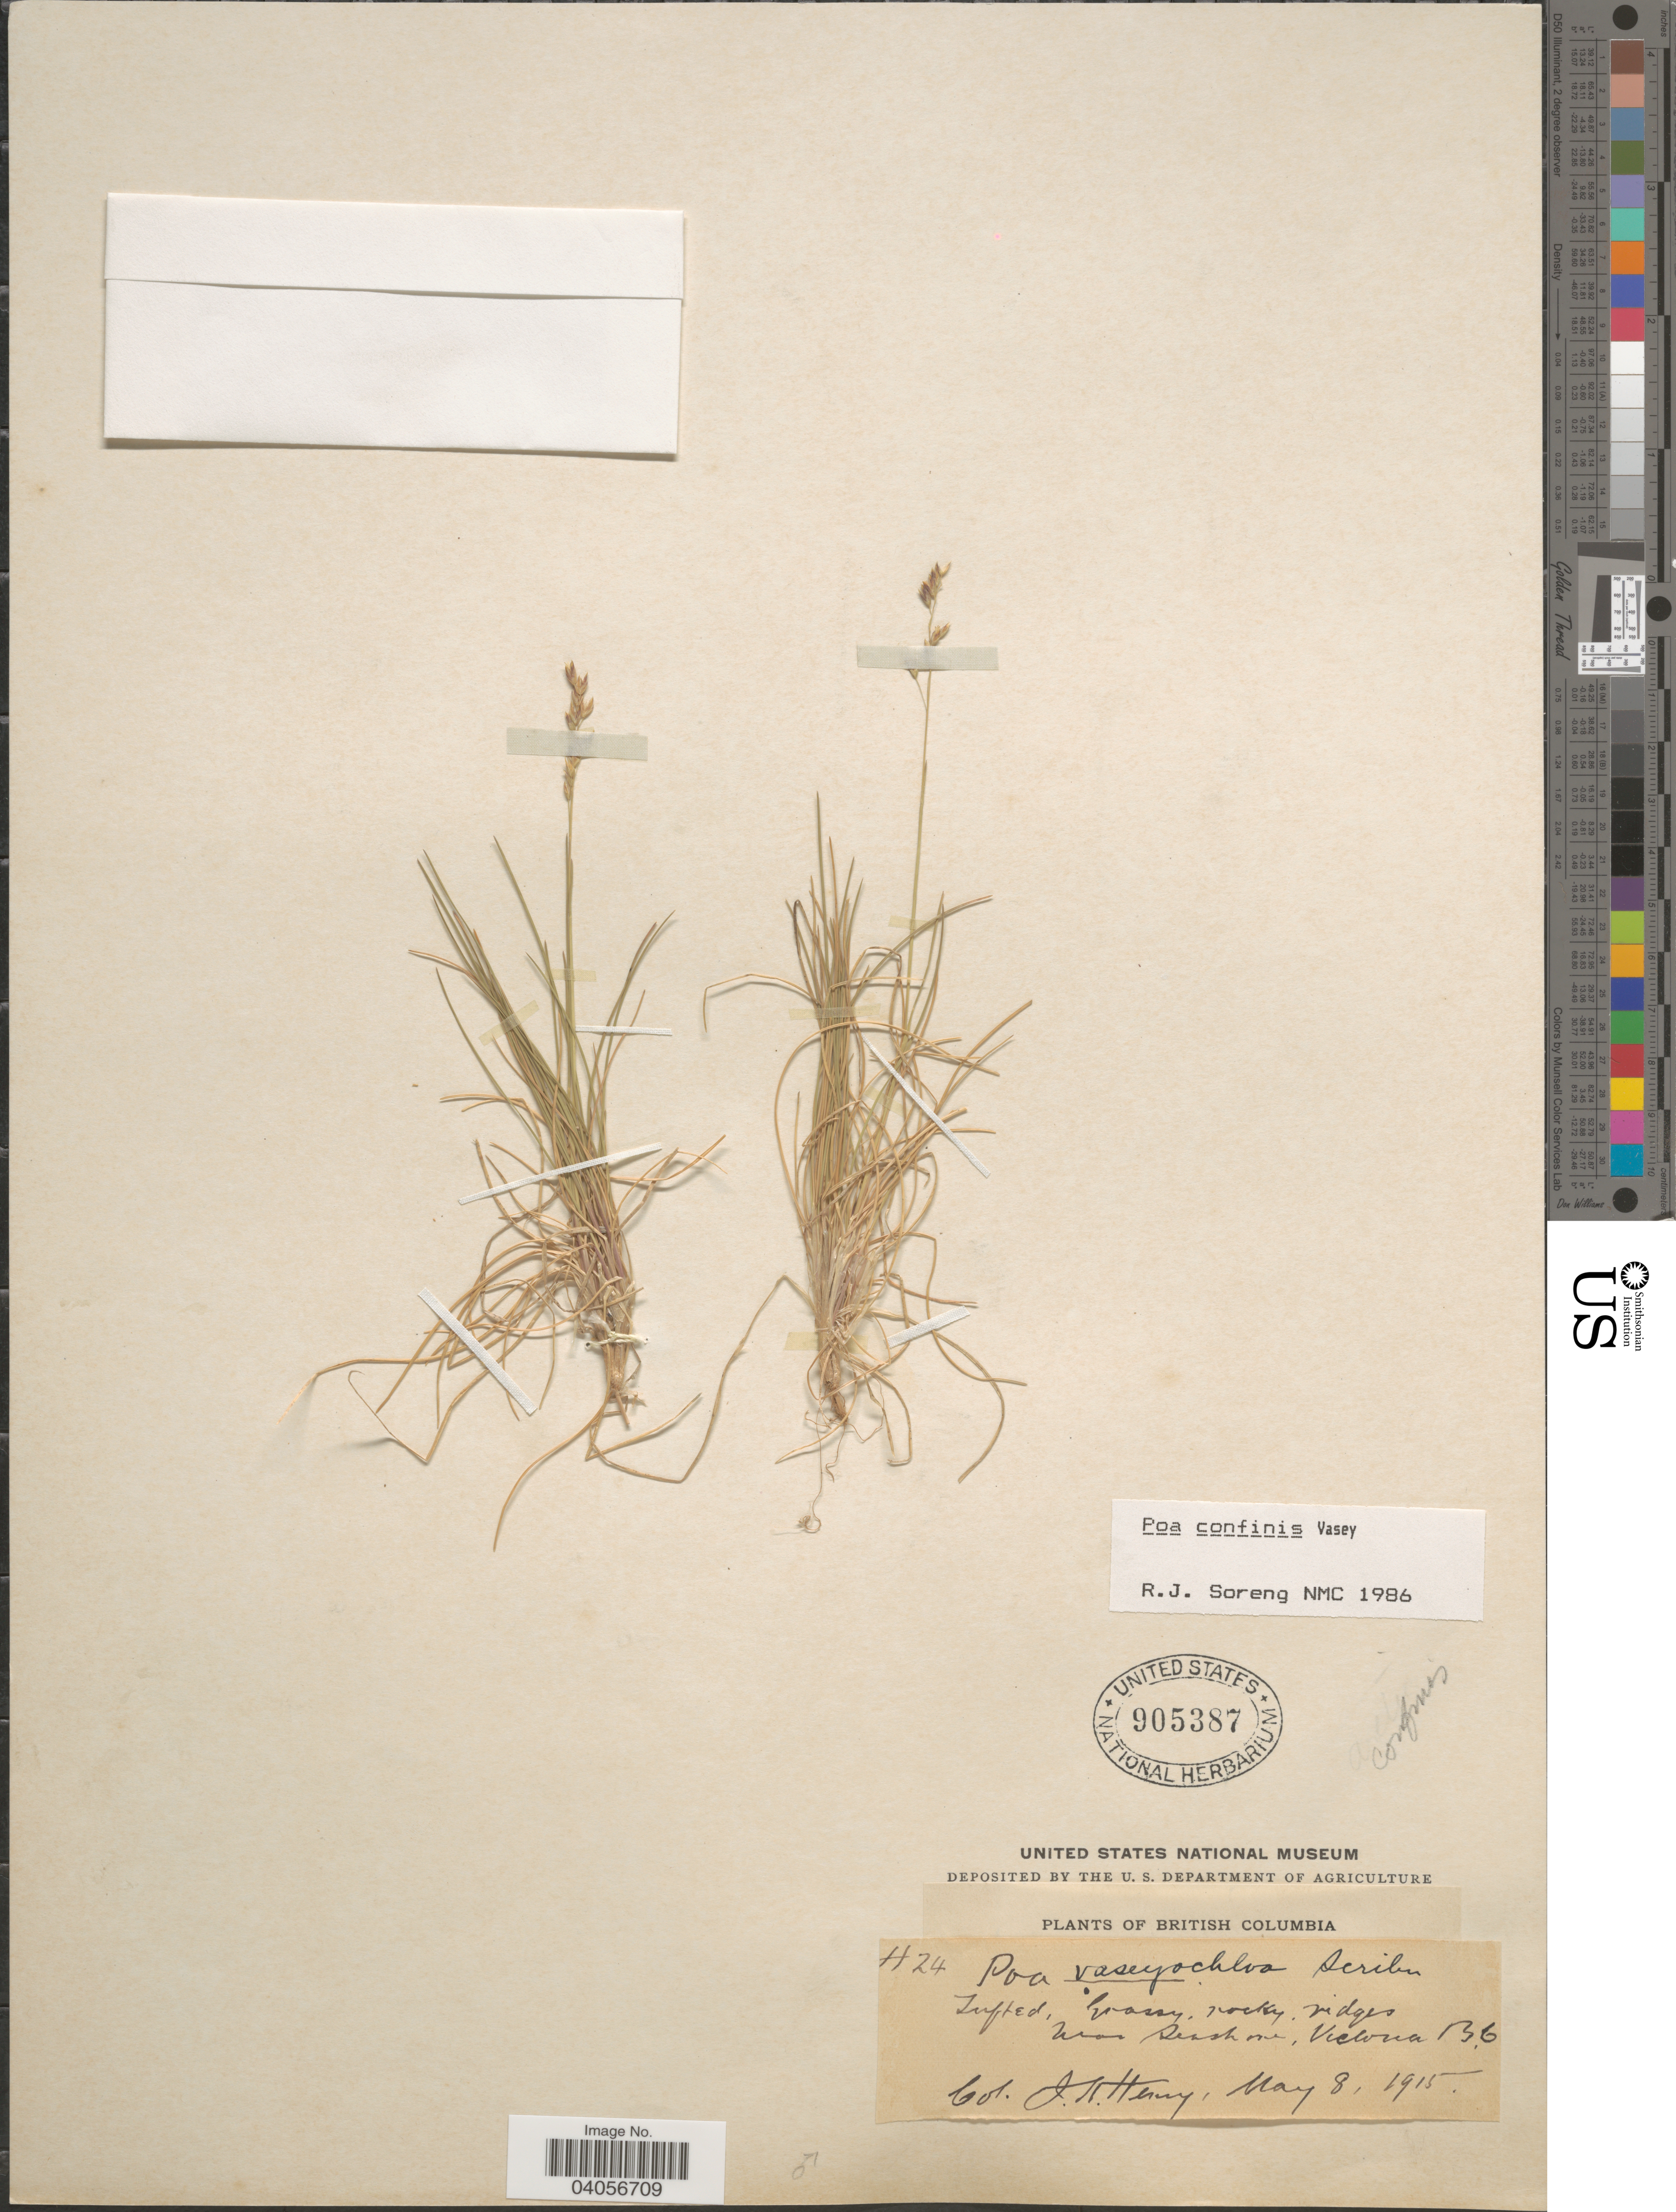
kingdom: Plantae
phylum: Tracheophyta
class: Liliopsida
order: Poales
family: Poaceae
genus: Poa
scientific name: Poa confinis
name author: Vasey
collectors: J. K. Henry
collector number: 24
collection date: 1915-05-08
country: Canada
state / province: British Columbia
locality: Tufted, grassy, rocky ridges near seashore, Victoria.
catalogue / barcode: US 905387